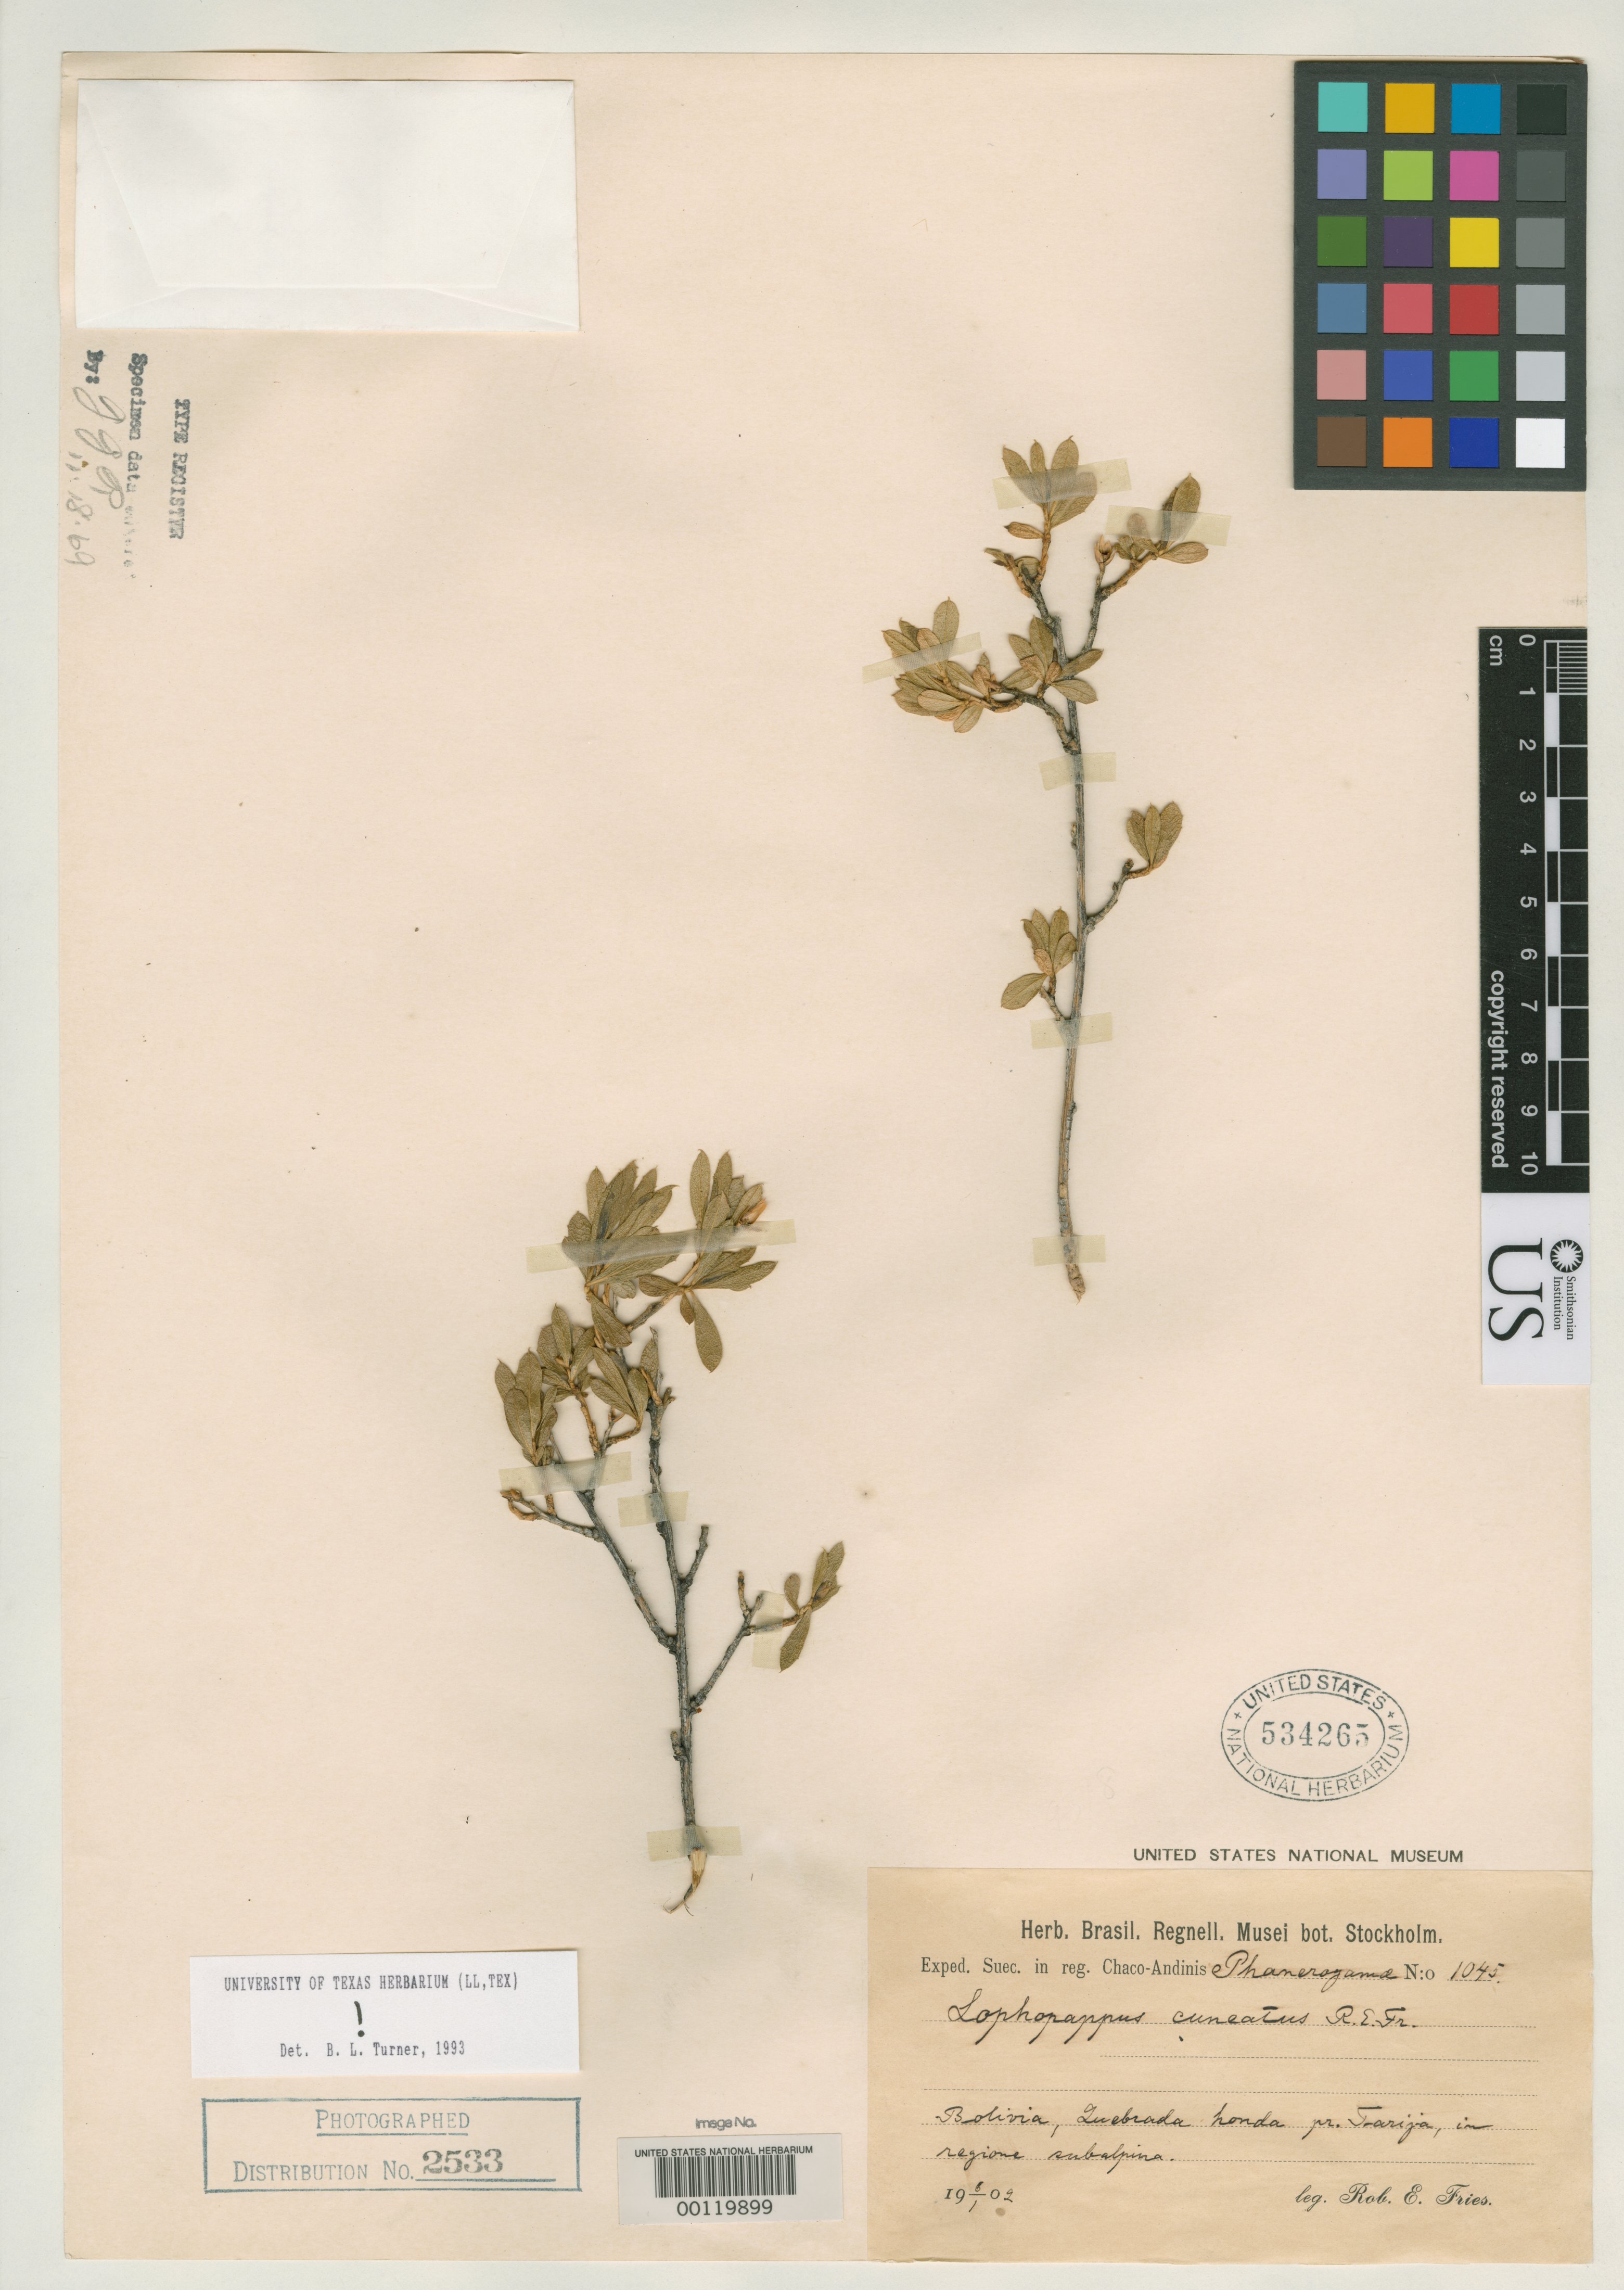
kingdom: Plantae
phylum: Tracheophyta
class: Magnoliopsida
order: Asterales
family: Asteraceae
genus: Lophopappus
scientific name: Lophopappus cuneatus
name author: R.E. Fr.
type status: Isotype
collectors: R. E. Fries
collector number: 1045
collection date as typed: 01 Jun 1902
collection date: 1902-06-01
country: Bolivia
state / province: Tarija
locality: Quebrada Honda pr. Tarija.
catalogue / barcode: US 534265